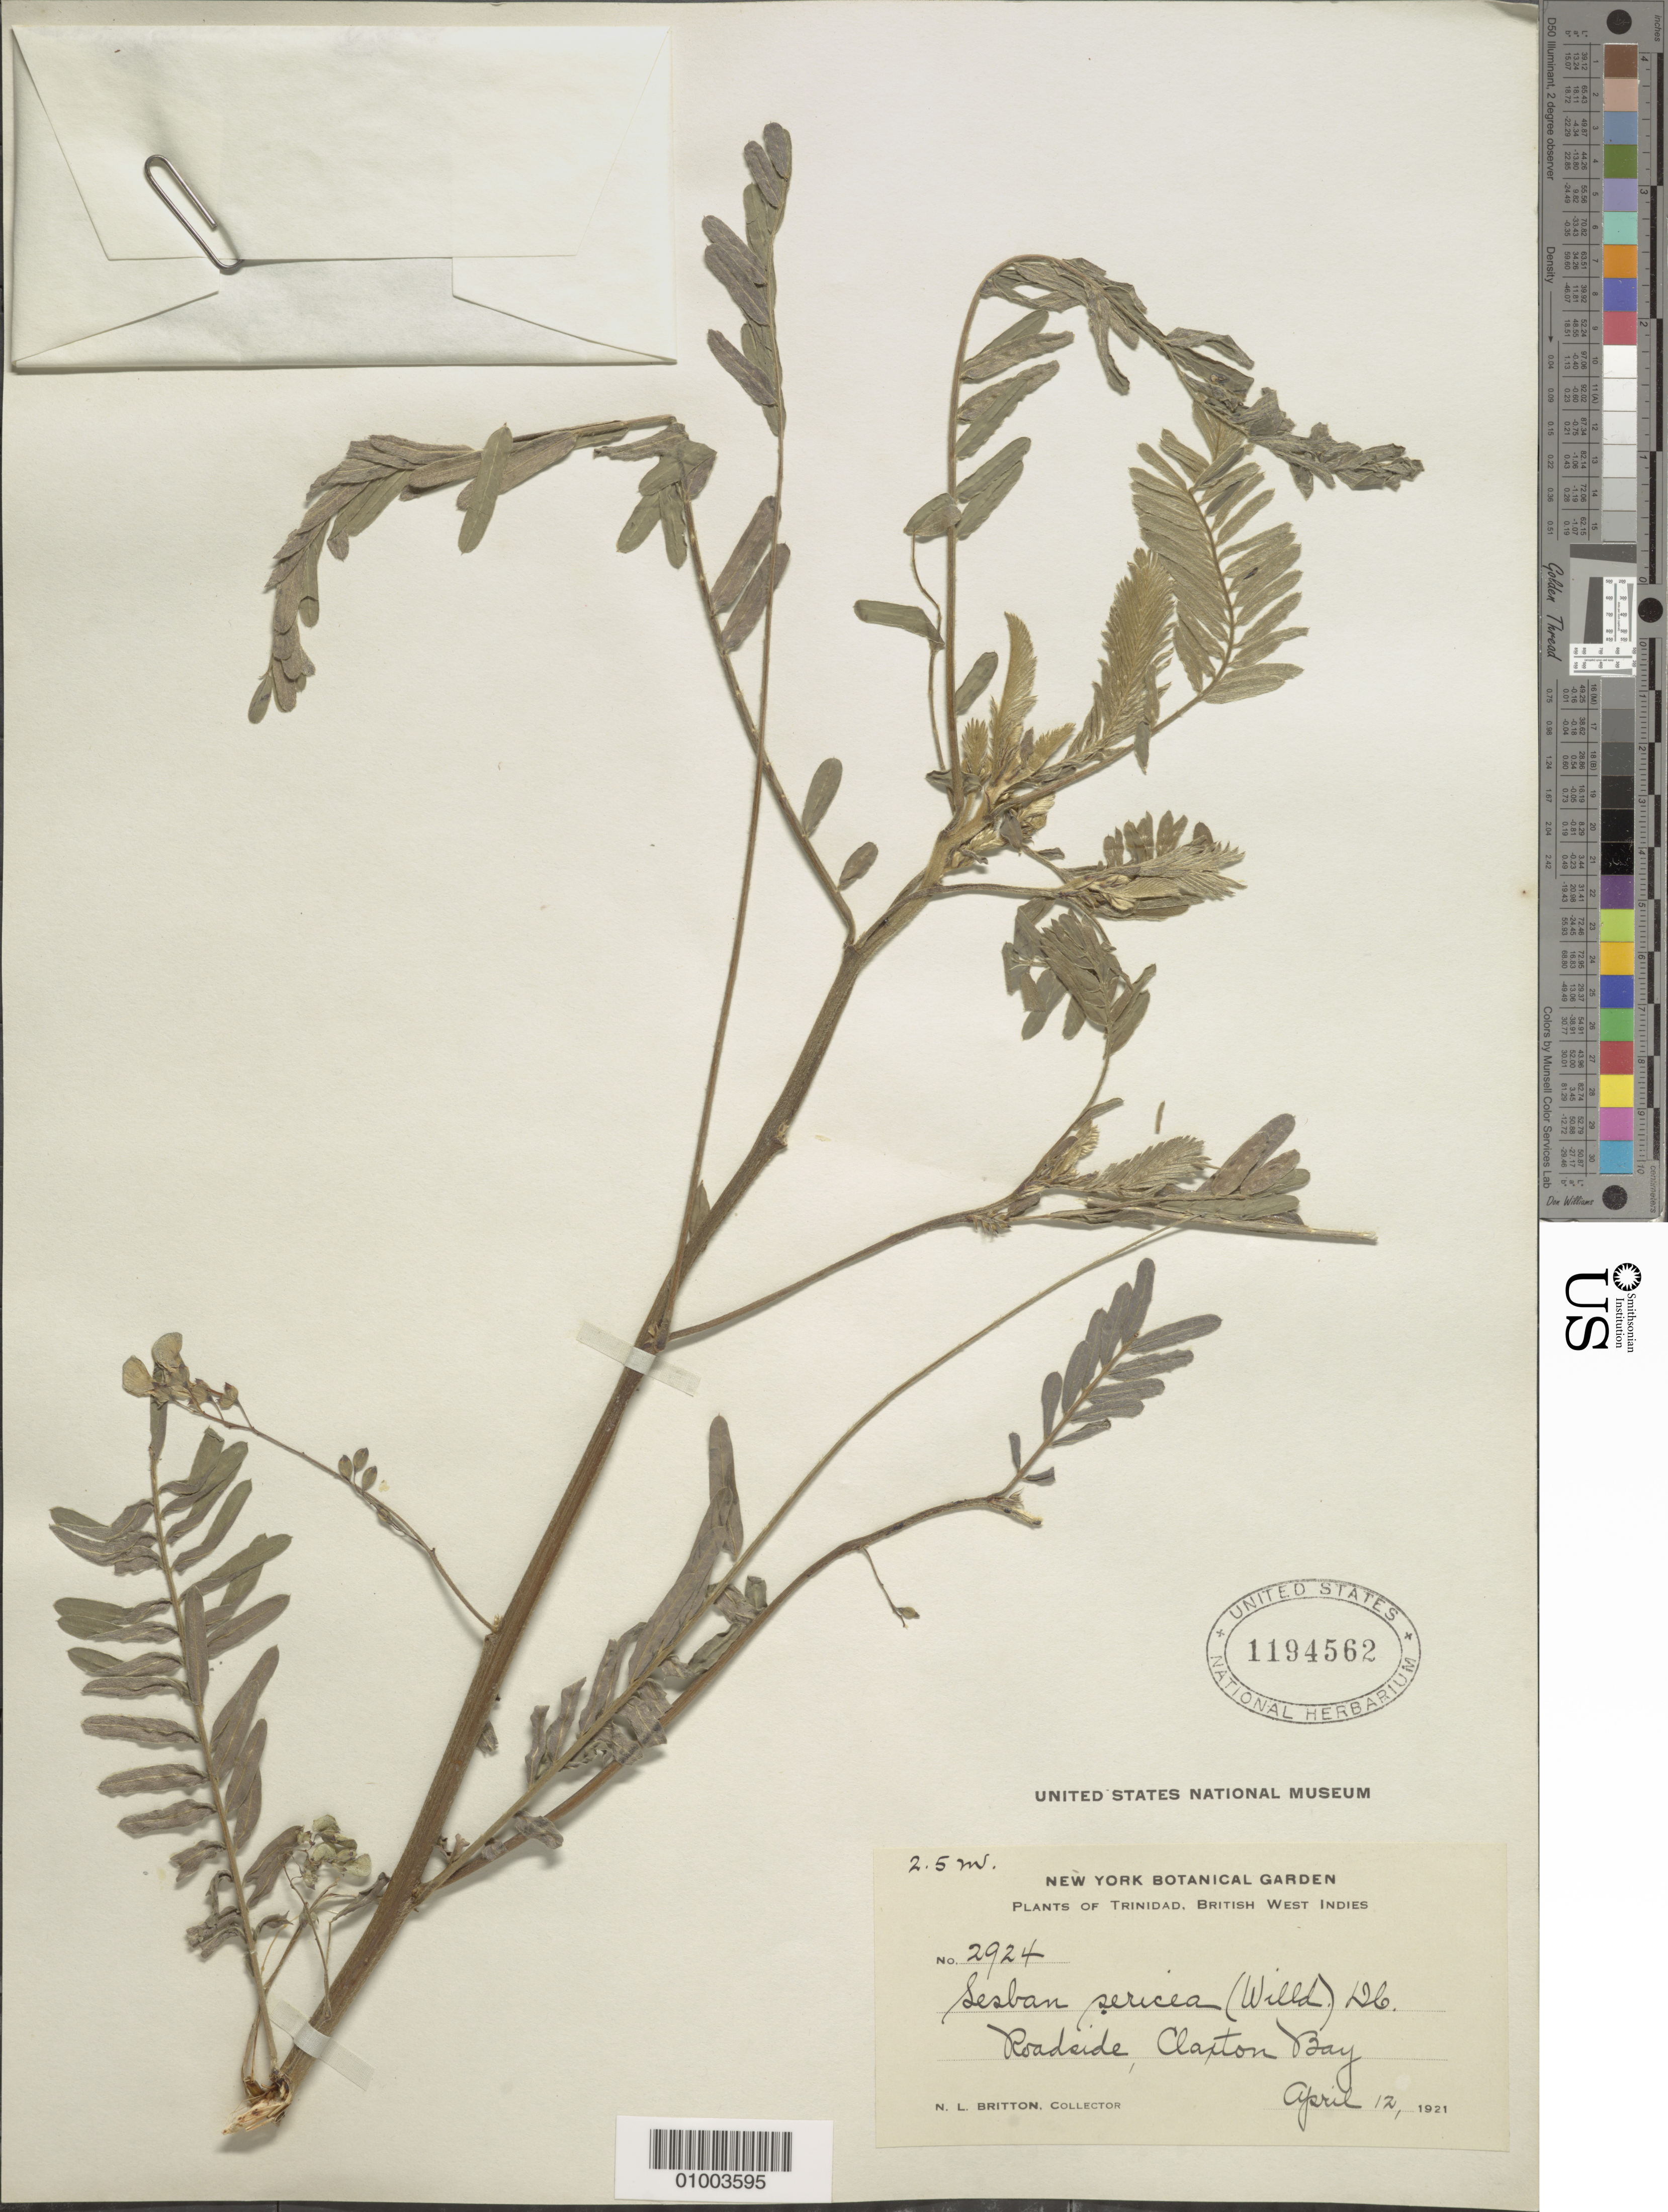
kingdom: Plantae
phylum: Tracheophyta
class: Magnoliopsida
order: Fabales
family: Fabaceae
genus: Sesbania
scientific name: Sesbania sericea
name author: (Willd.) Link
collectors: N. Britton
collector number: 2924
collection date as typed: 12 Apr 1921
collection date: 1921-04-12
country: Trinidad and Tobago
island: Trinidad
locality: Roadside, Claxton Bay. 2.5m.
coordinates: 0 N, 0 E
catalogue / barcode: US 1194562